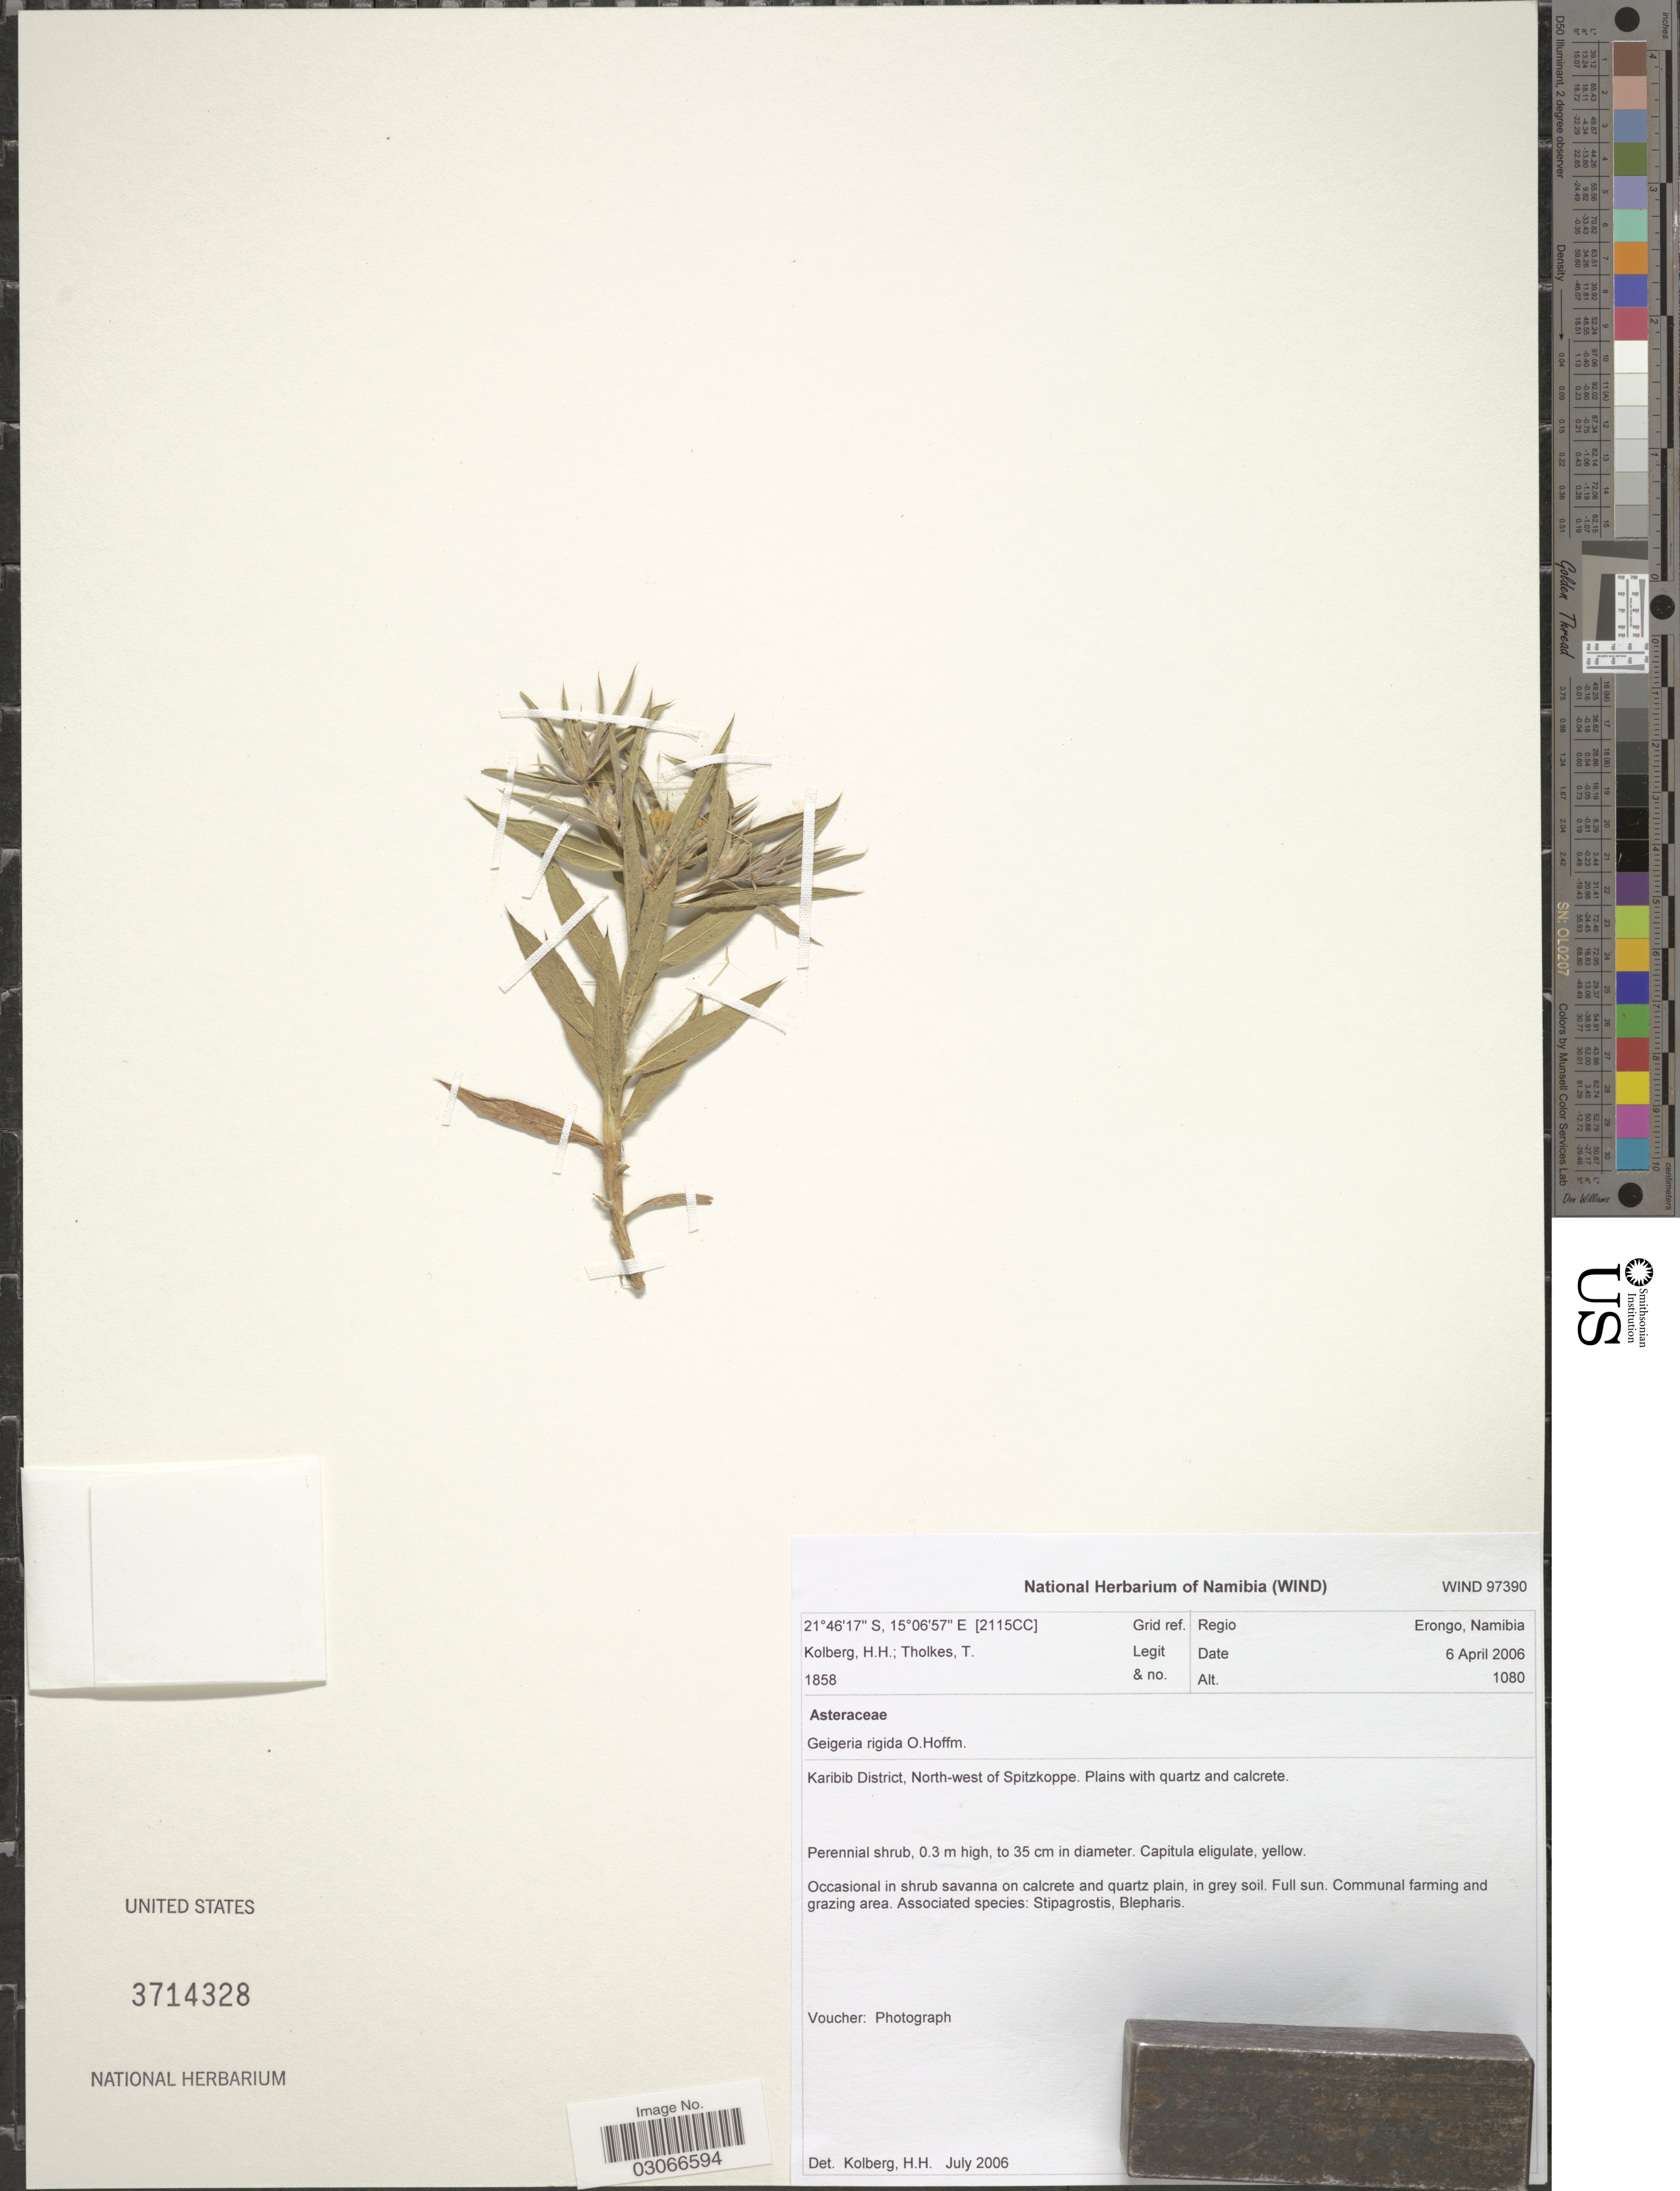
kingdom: Plantae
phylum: Tracheophyta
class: Magnoliopsida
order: Asterales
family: Asteraceae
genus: Geigeria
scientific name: Geigeria rigida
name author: O. Hoffm.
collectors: H. H. Kolberg & T. Tholkes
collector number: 1858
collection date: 2006-04-06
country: Namibia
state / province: Erongo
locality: [2115CC] Grid ref. Regio Erongo. Karibib District, North-west of Spitzkoppe.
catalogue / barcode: US 3714328